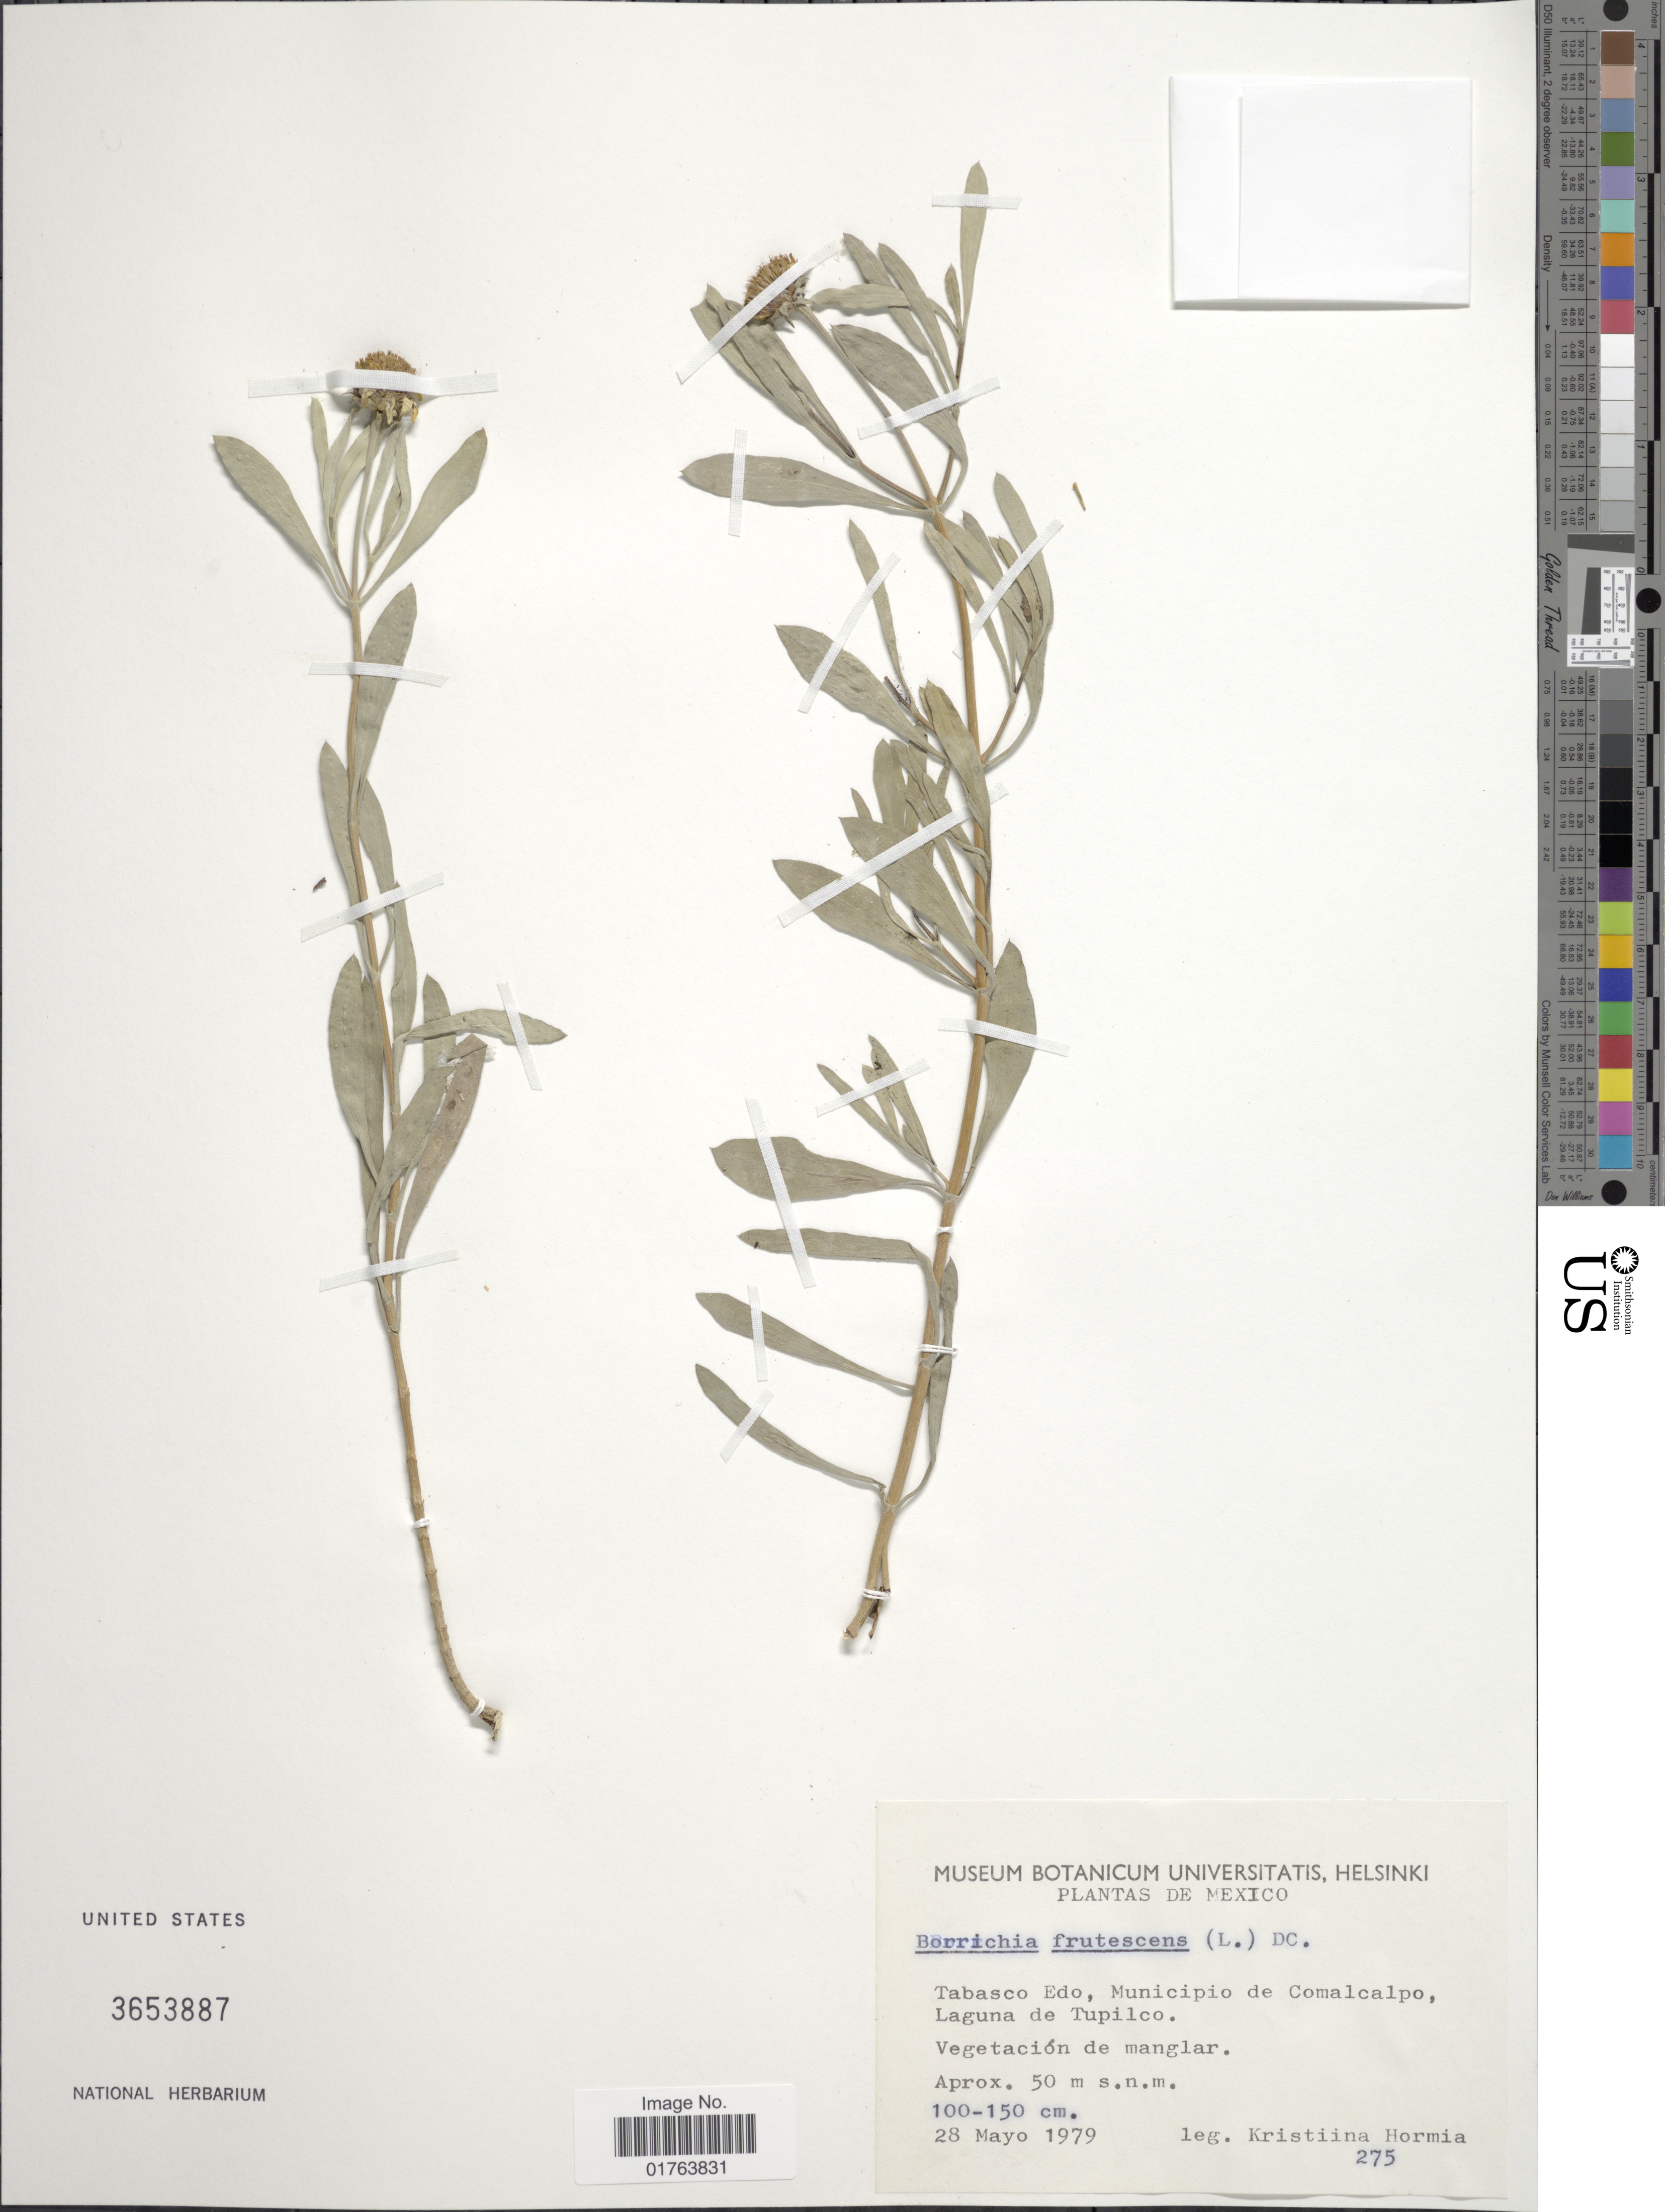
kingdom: Plantae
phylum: Tracheophyta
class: Magnoliopsida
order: Asterales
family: Asteraceae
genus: Borrichia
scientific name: Borrichia frutescens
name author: (L.) DC.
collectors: K. Hormia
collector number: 275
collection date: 1979-05-28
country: Mexico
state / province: Tabasco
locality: Muncipio de Comalcalpo, Laguna de Tupilco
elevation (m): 50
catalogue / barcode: US 3653887